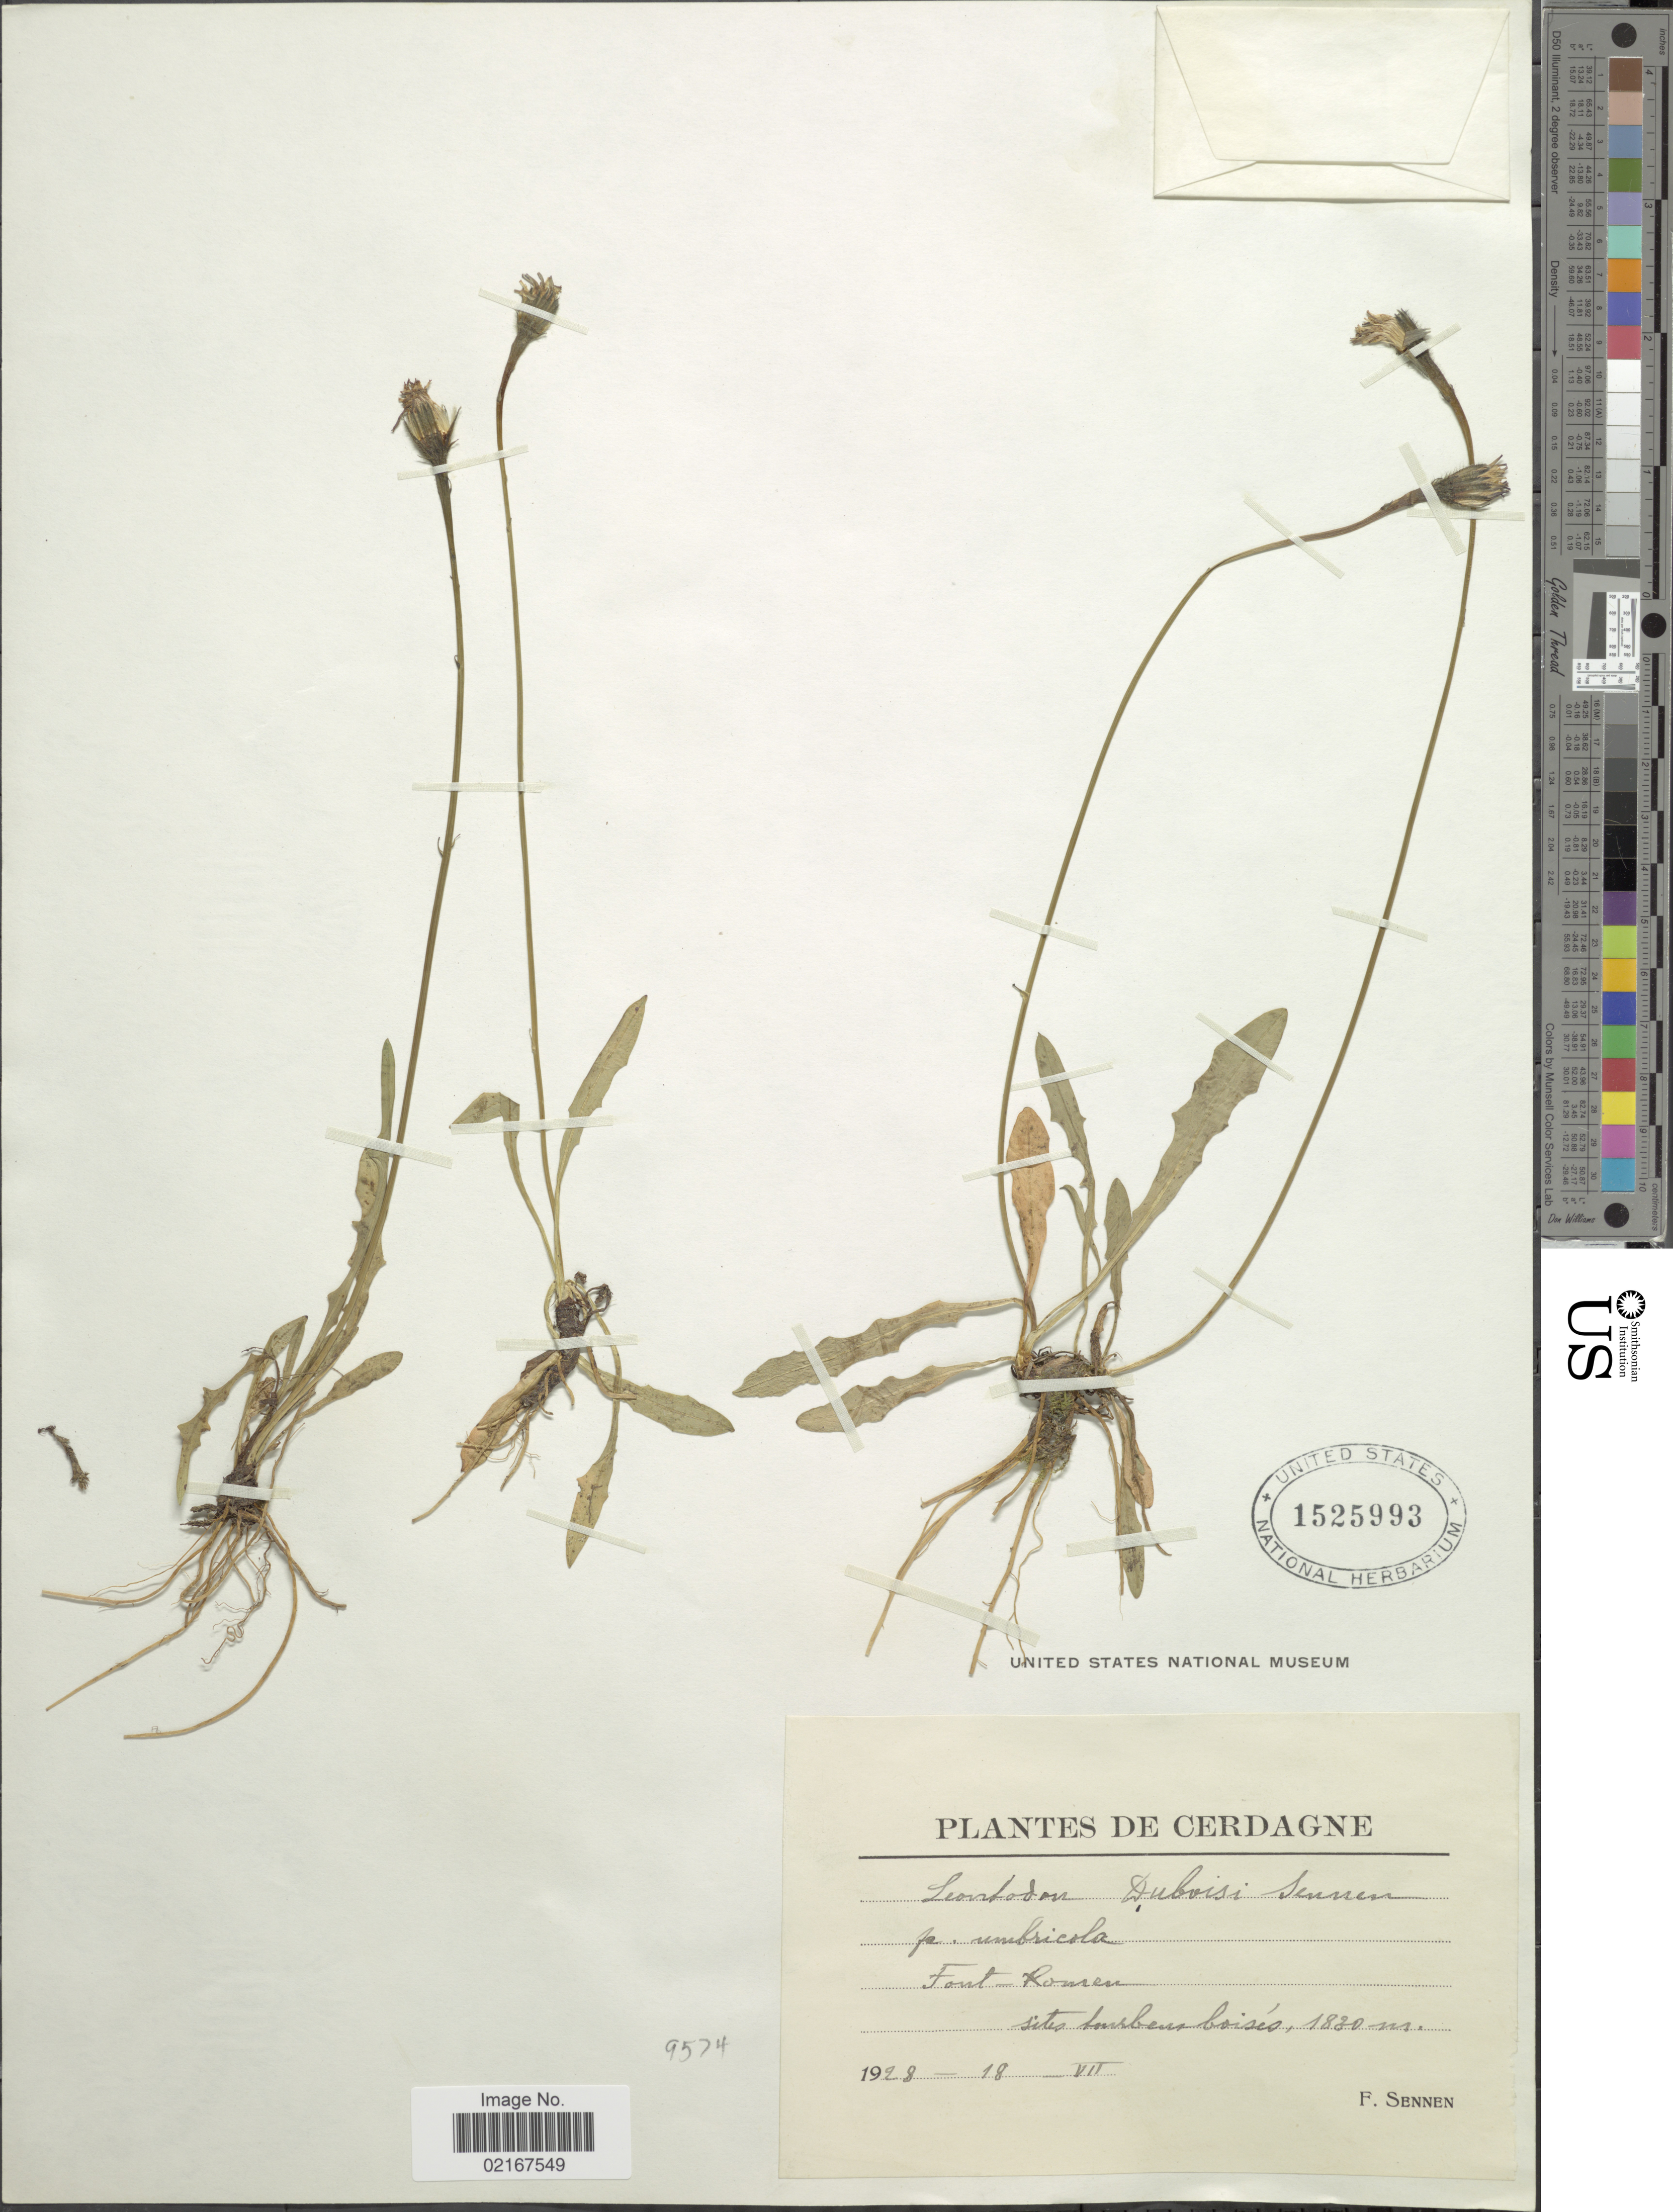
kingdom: Plantae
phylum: Tracheophyta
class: Magnoliopsida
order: Asterales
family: Asteraceae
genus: Scorzoneroides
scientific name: Scorzoneroides duboisii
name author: (Sennen) Greuter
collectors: E. Sennen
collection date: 1928-07-18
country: Spain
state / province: Islas Baleares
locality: Cerdagne, Fout-Romen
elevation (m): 1820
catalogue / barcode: US 1525993